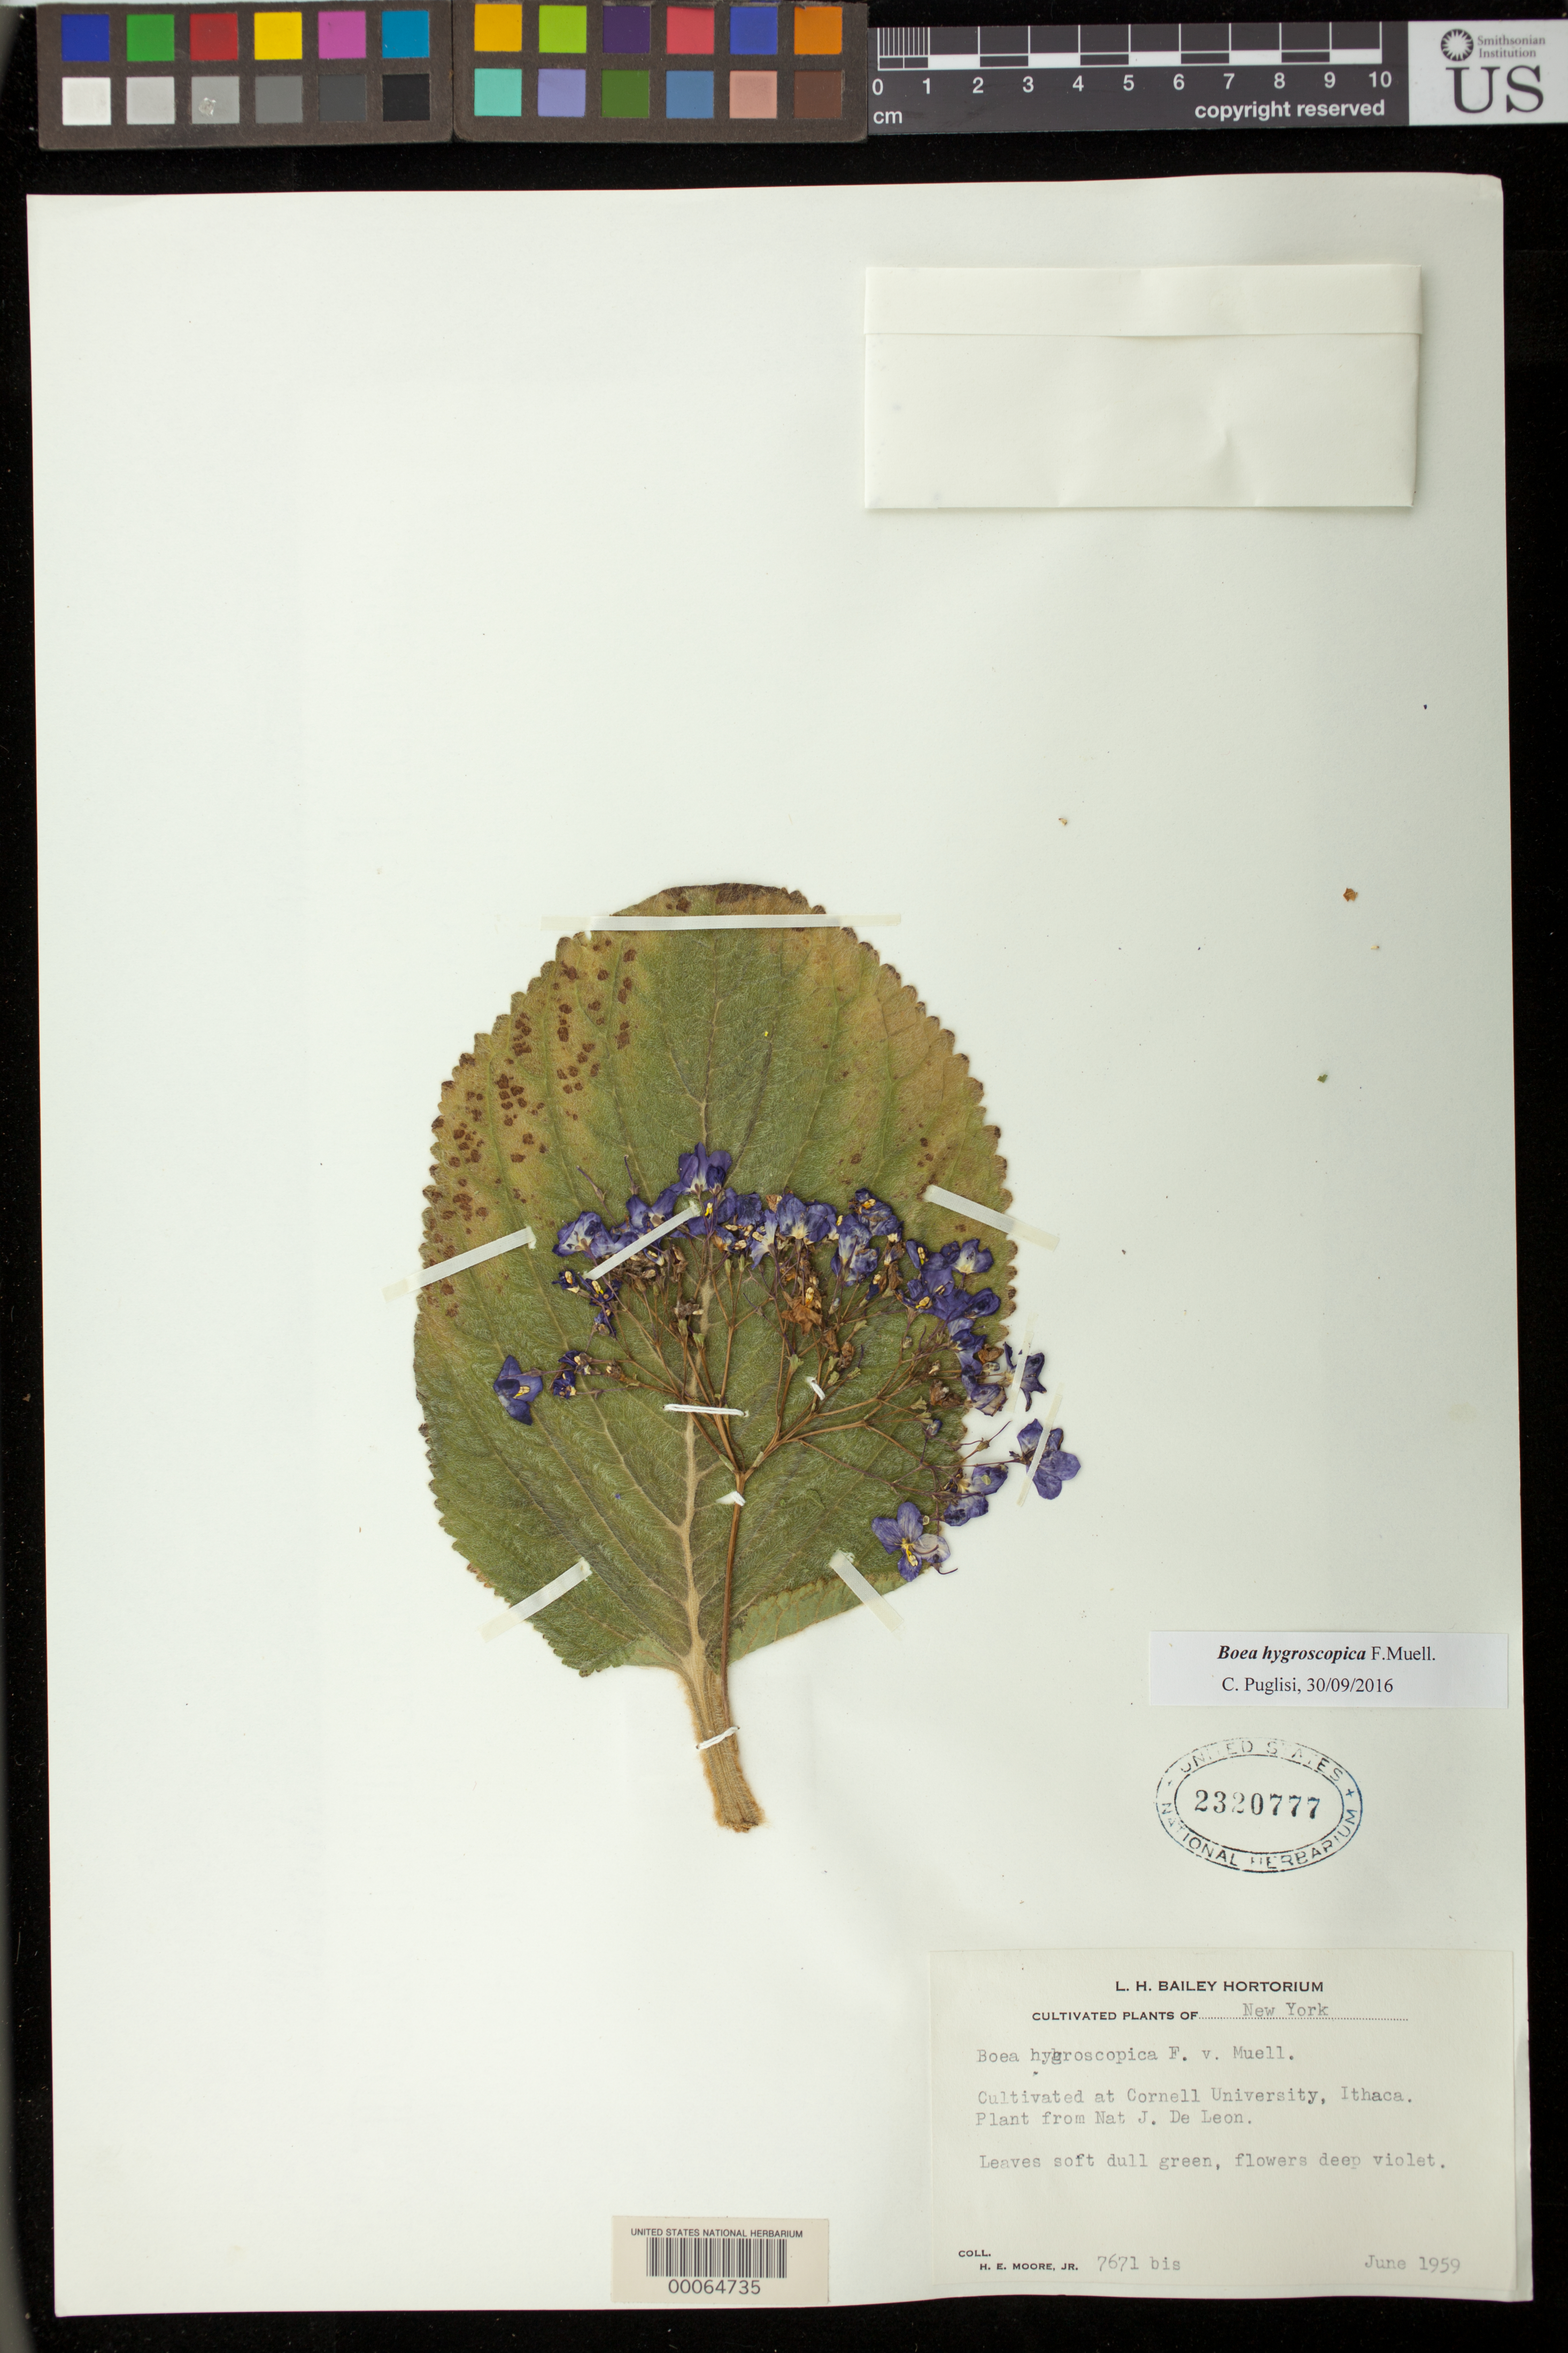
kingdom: Plantae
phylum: Tracheophyta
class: Magnoliopsida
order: Lamiales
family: Gesneriaceae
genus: Boea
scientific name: Boea hygroscopica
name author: F. Muell.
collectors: H. E. Moore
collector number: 7671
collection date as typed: Jun 1959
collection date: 1959-06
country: Australia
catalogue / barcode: US 2320777